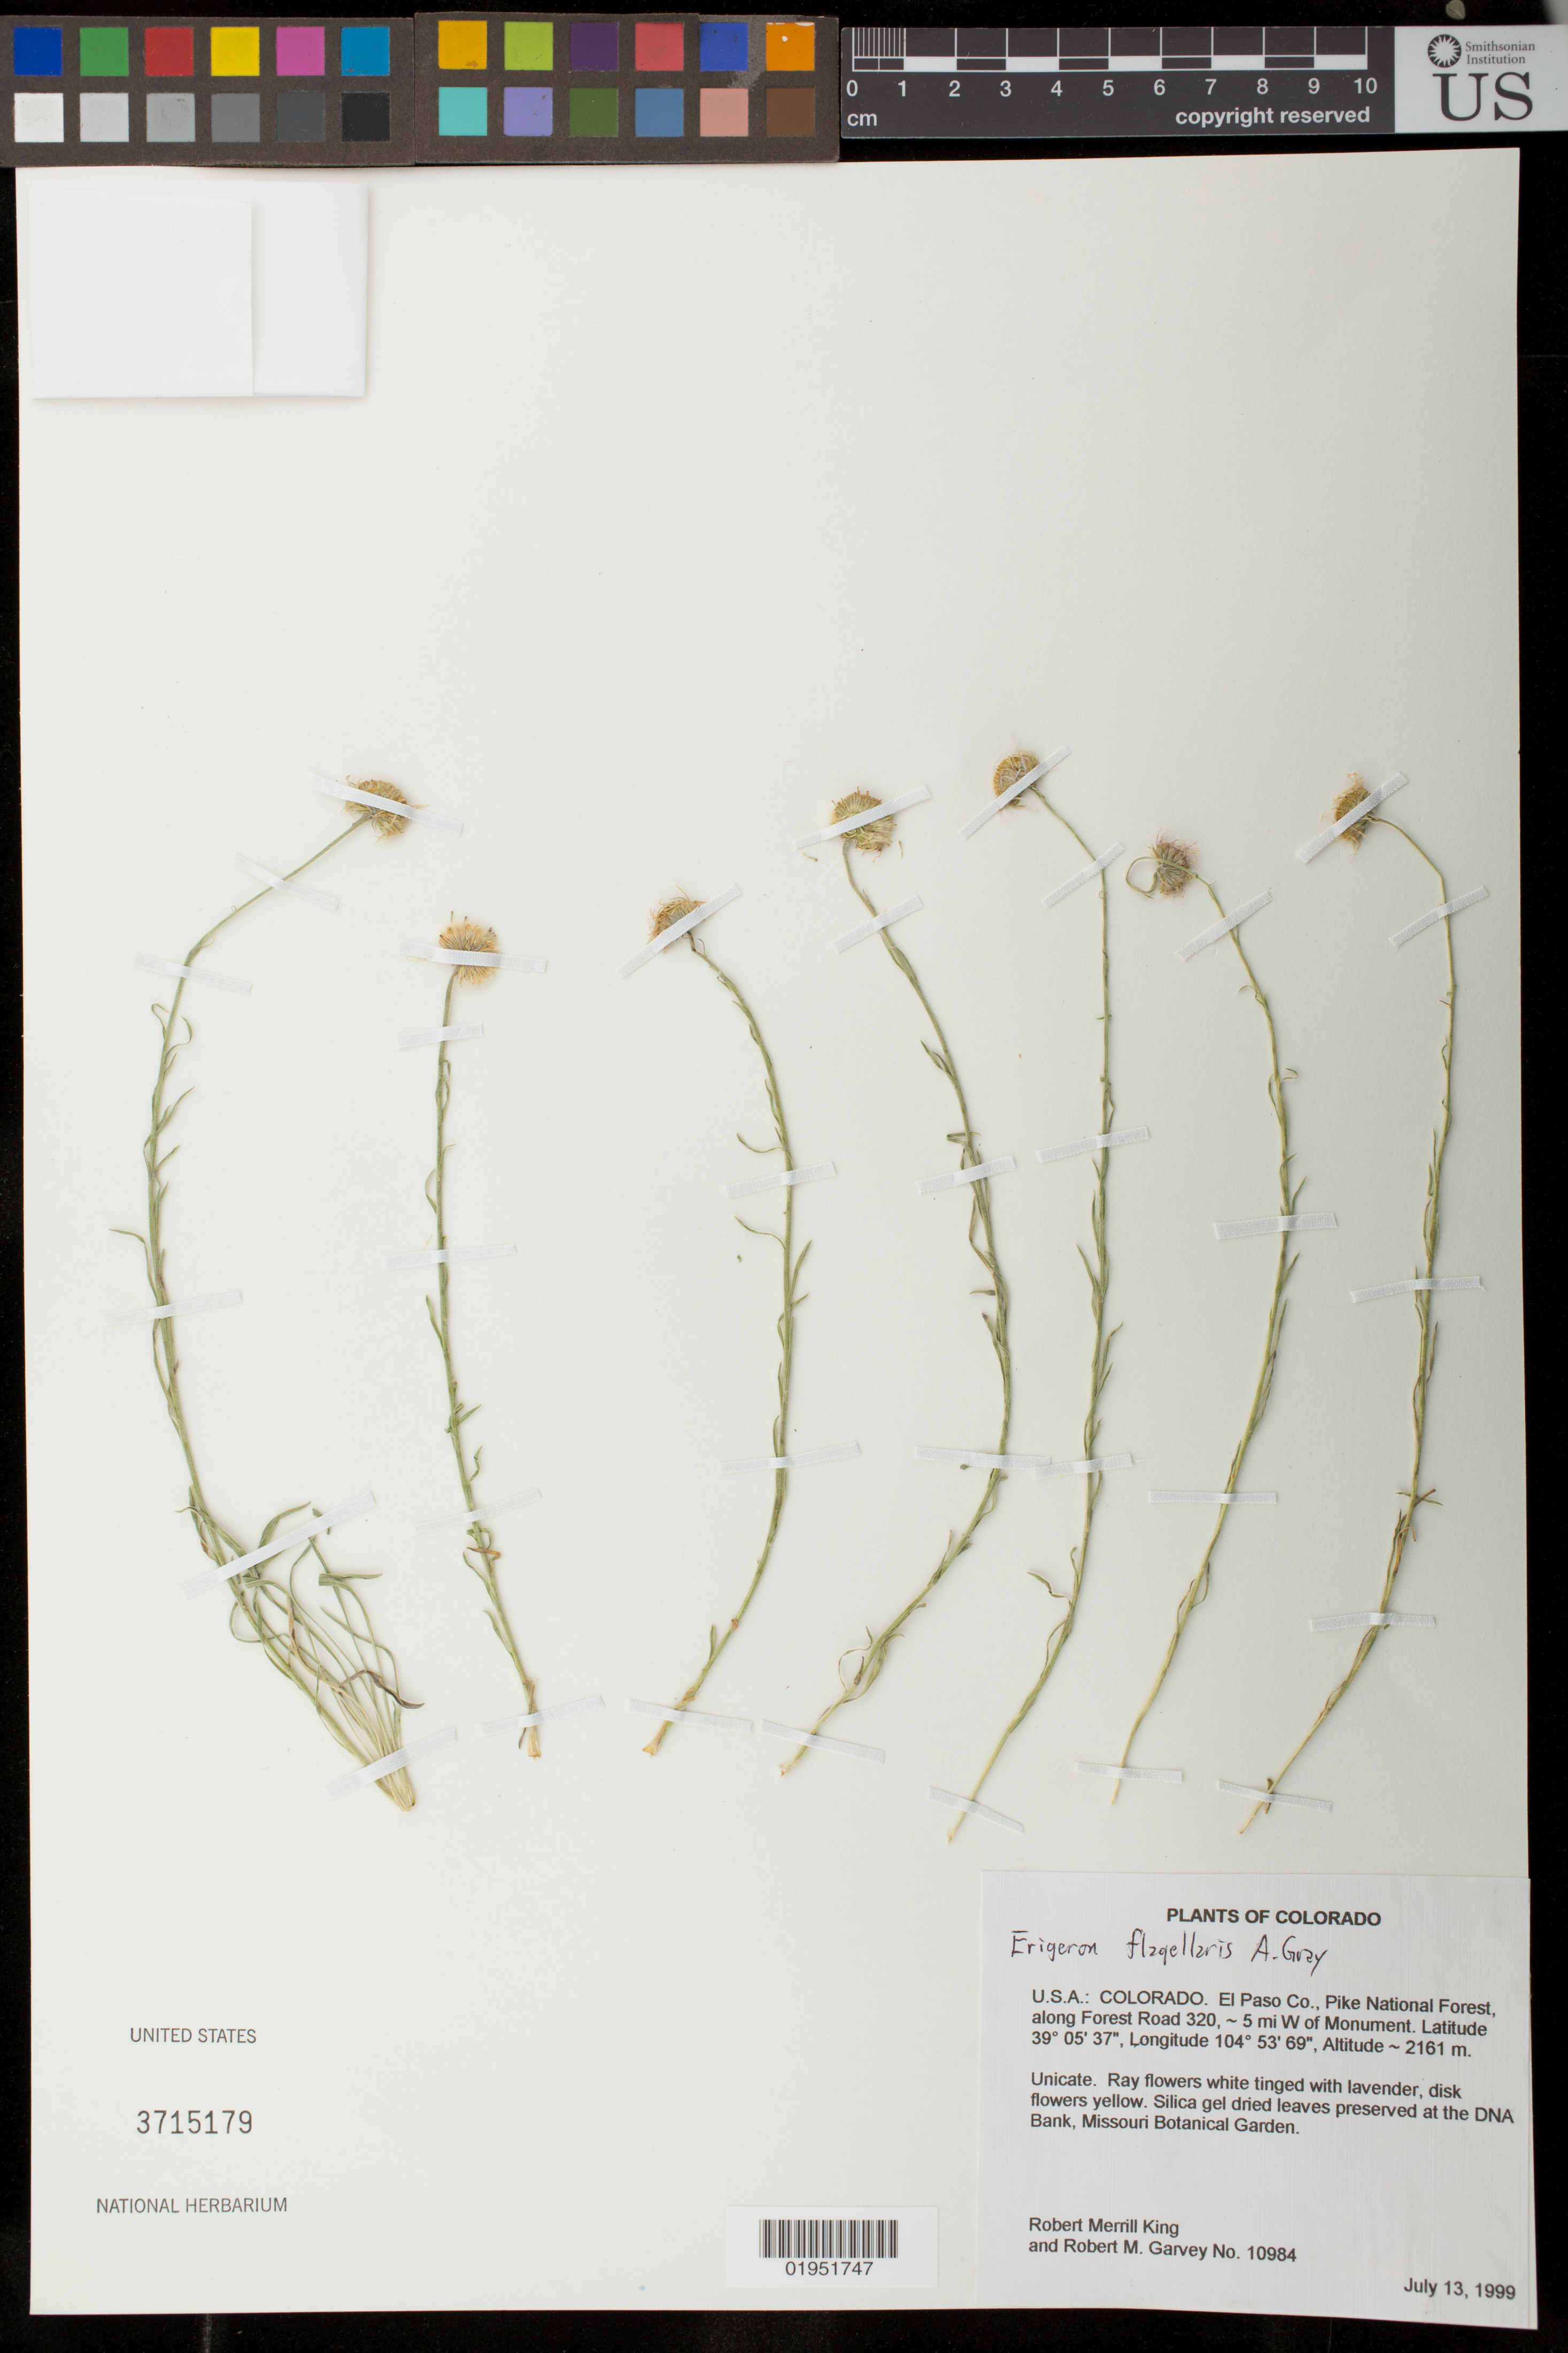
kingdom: Plantae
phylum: Tracheophyta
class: Magnoliopsida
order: Asterales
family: Asteraceae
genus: Erigeron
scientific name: Erigeron flagellaris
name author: A. Gray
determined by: Robinson, Harold E., (US)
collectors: R. M. King & R. Garvey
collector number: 10984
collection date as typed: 13 Jul 1999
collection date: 1999-07-13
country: United States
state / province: Colorado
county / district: El Paso Co.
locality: Along Rampart Range Road, ca. 2 mi N of Woodland Park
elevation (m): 2679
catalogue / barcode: US 3715179